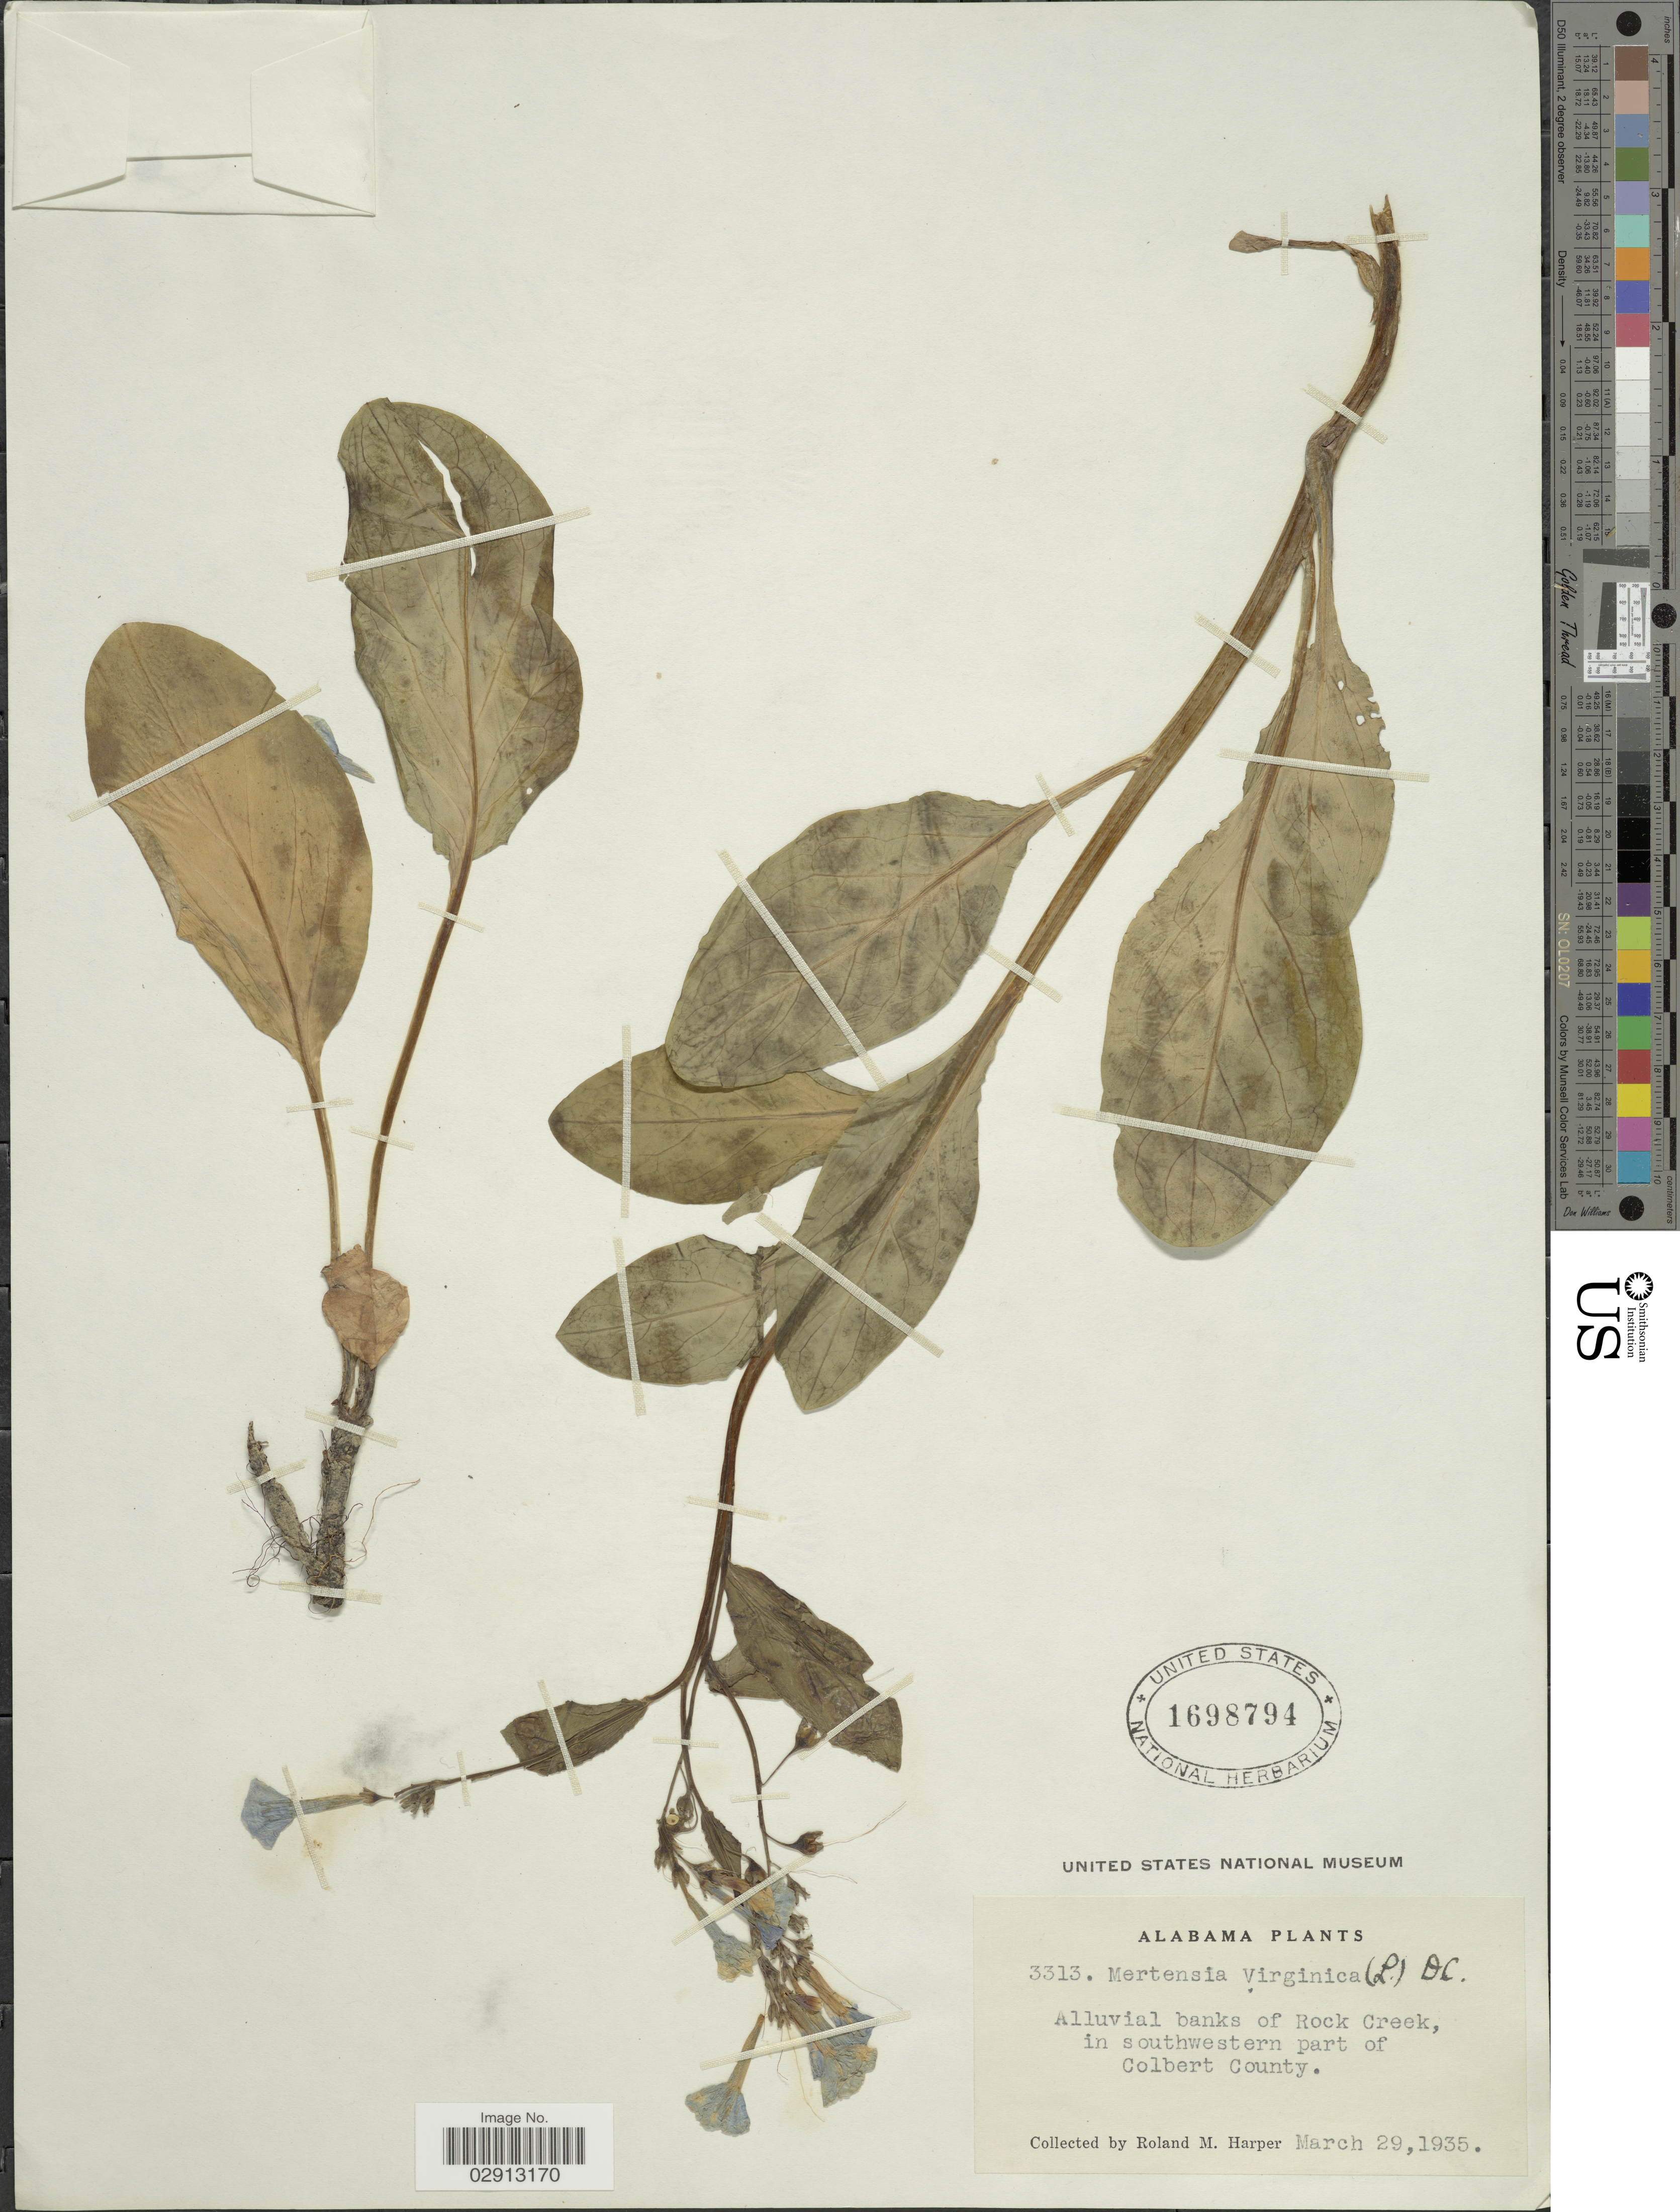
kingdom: Plantae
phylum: Tracheophyta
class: Magnoliopsida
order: Boraginales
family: Boraginaceae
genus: Mertensia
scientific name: Mertensia virginica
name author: (L.) Pers. ex Link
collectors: R. M. Harper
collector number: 3313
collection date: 1935-03-29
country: United States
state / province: Alabama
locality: Alluvial banks of Rock Creek, in southwestern part of Colbert County.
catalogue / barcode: US 1698794